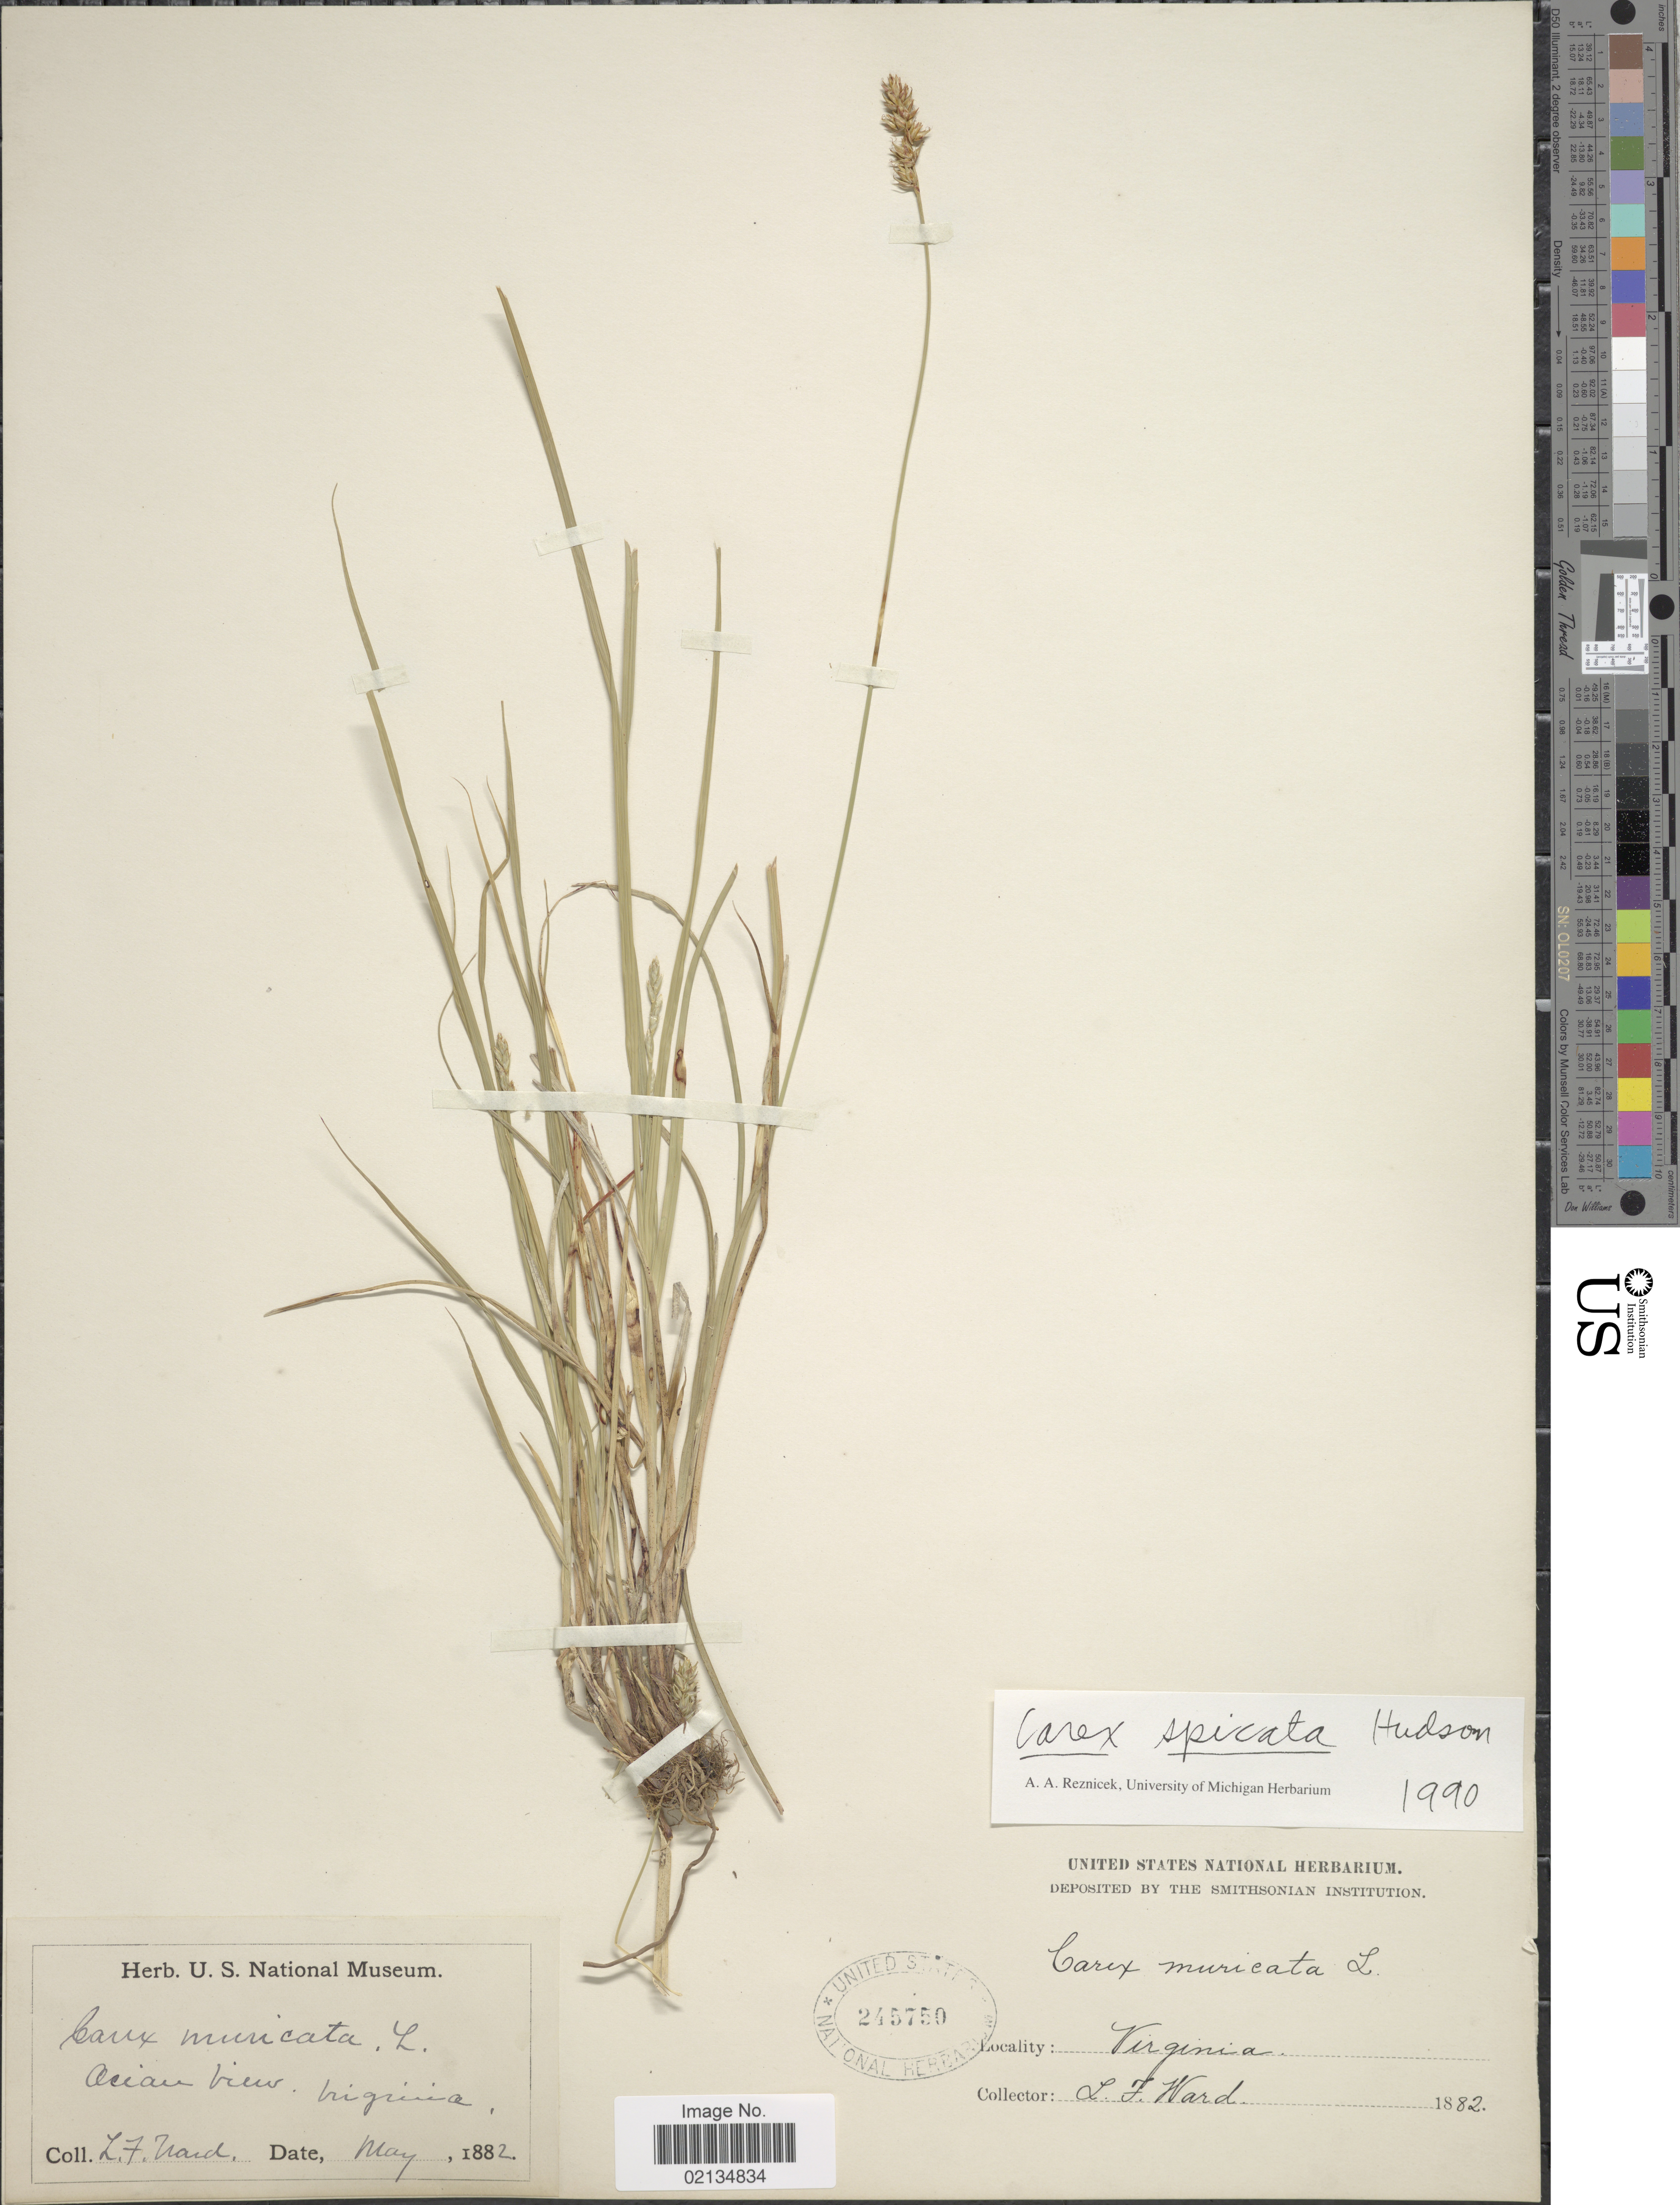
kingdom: Plantae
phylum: Tracheophyta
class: Liliopsida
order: Poales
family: Cyperaceae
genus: Carex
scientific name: Carex spicata subsp. spicata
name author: Huds.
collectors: L. Ward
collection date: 1882-05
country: United States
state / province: Virginia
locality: Ocean View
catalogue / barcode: US 245750